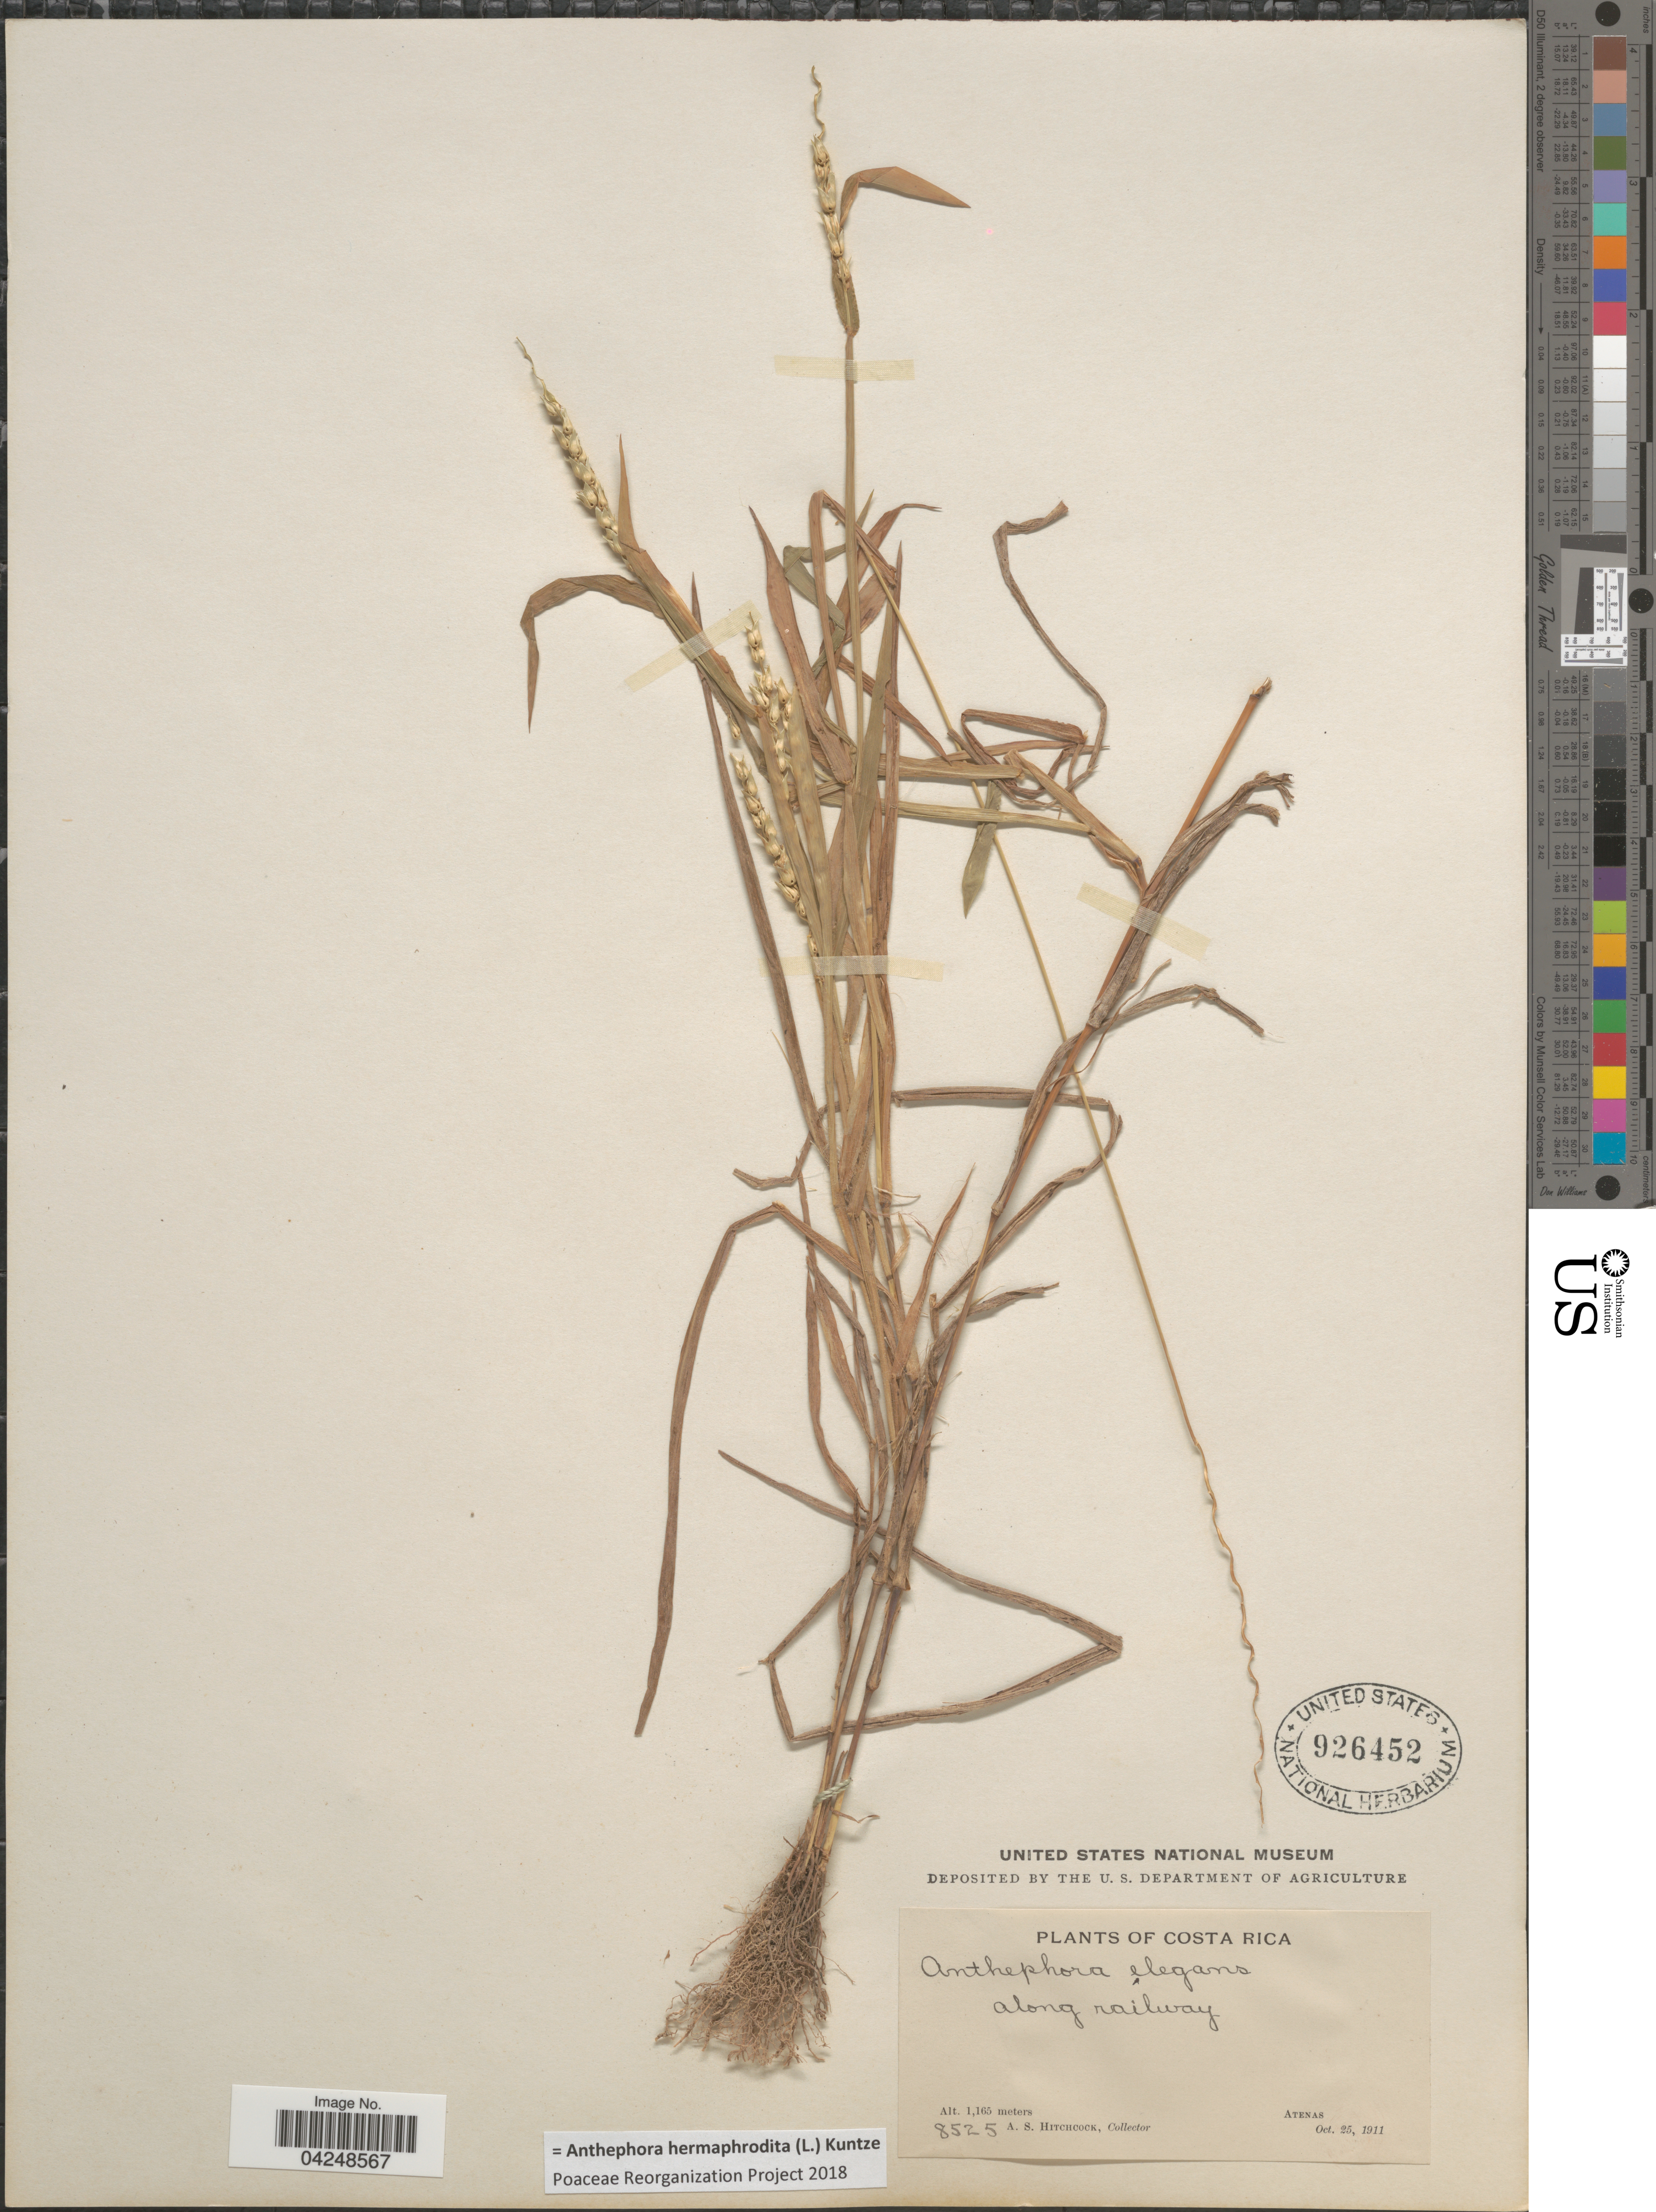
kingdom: Plantae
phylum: Tracheophyta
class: Liliopsida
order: Poales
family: Poaceae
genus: Anthephora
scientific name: Anthephora hermaphrodita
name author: (L.) Kuntze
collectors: A. S. Hitchcock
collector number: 8525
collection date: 1911-10-25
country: Costa Rica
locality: Along railway. Atenas.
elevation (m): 1165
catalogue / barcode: US 926452